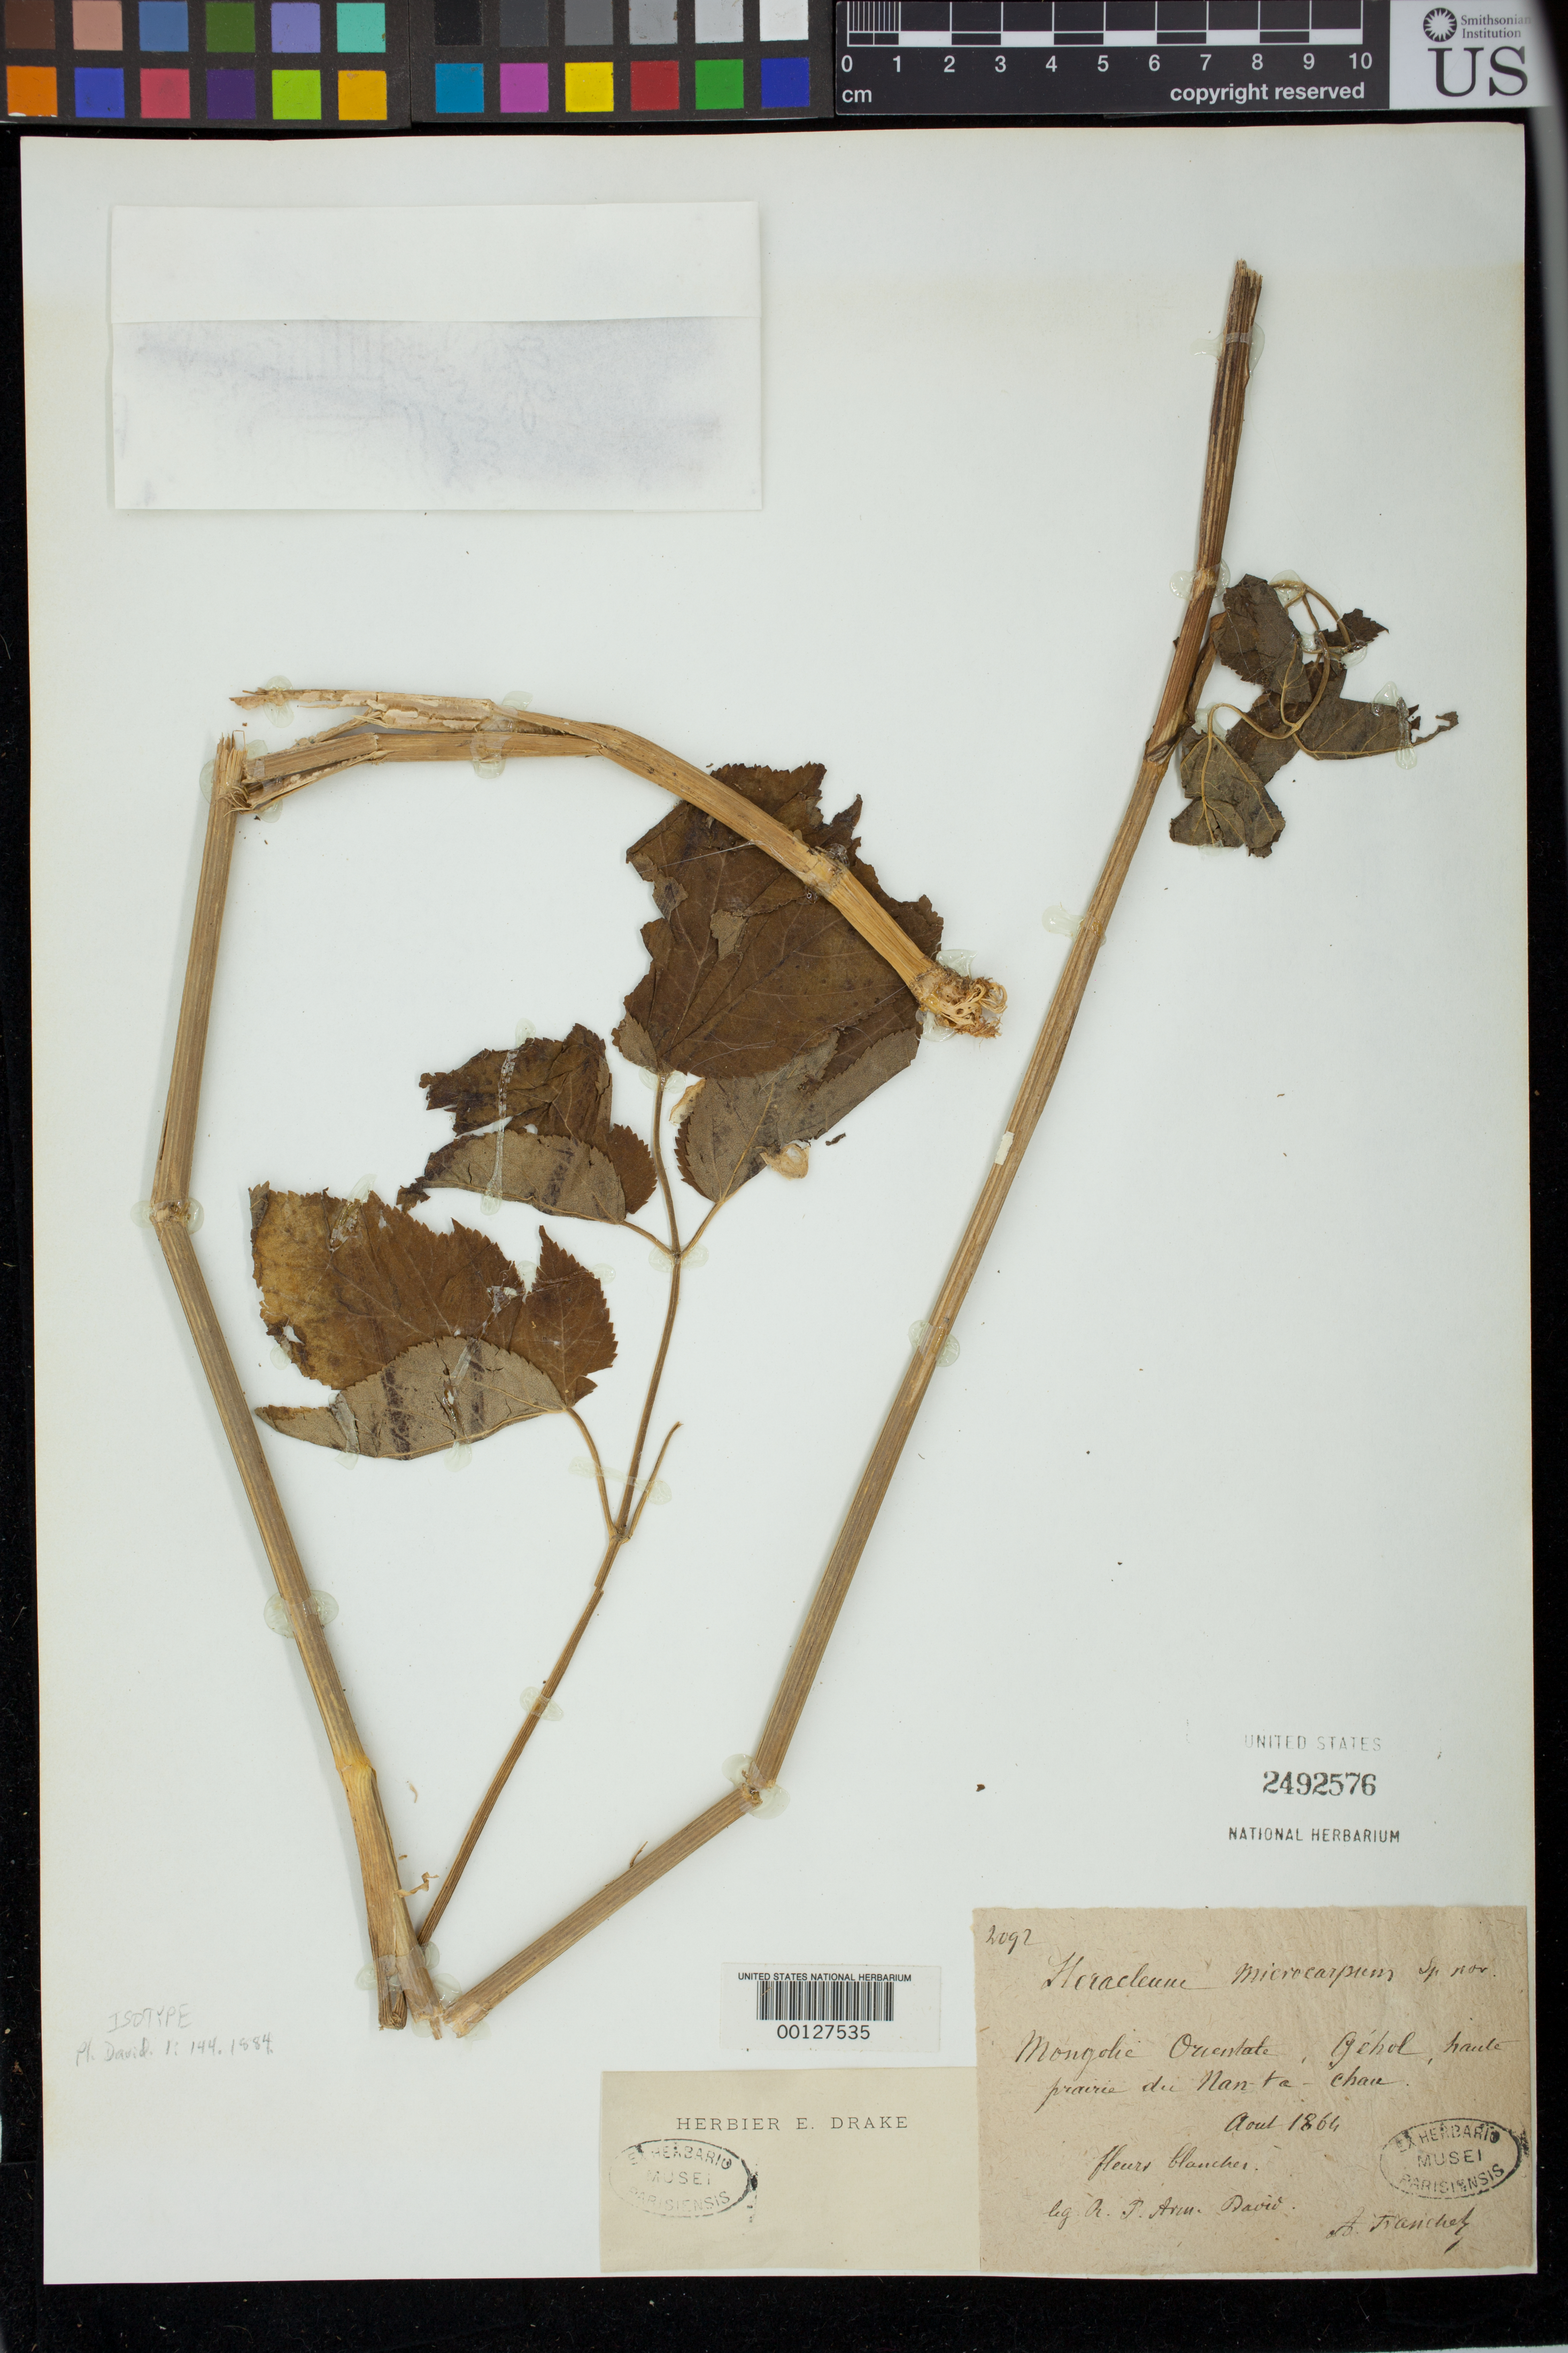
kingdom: Plantae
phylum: Tracheophyta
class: Magnoliopsida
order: Apiales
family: Apiaceae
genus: Heracleum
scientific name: Heracleum microcarpum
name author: Franch.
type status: Isotype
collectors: A. David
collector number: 2092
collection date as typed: Aug 1864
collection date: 1864-08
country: Mongolia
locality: Gehol, Nan-ta Chan.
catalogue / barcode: US 2492576